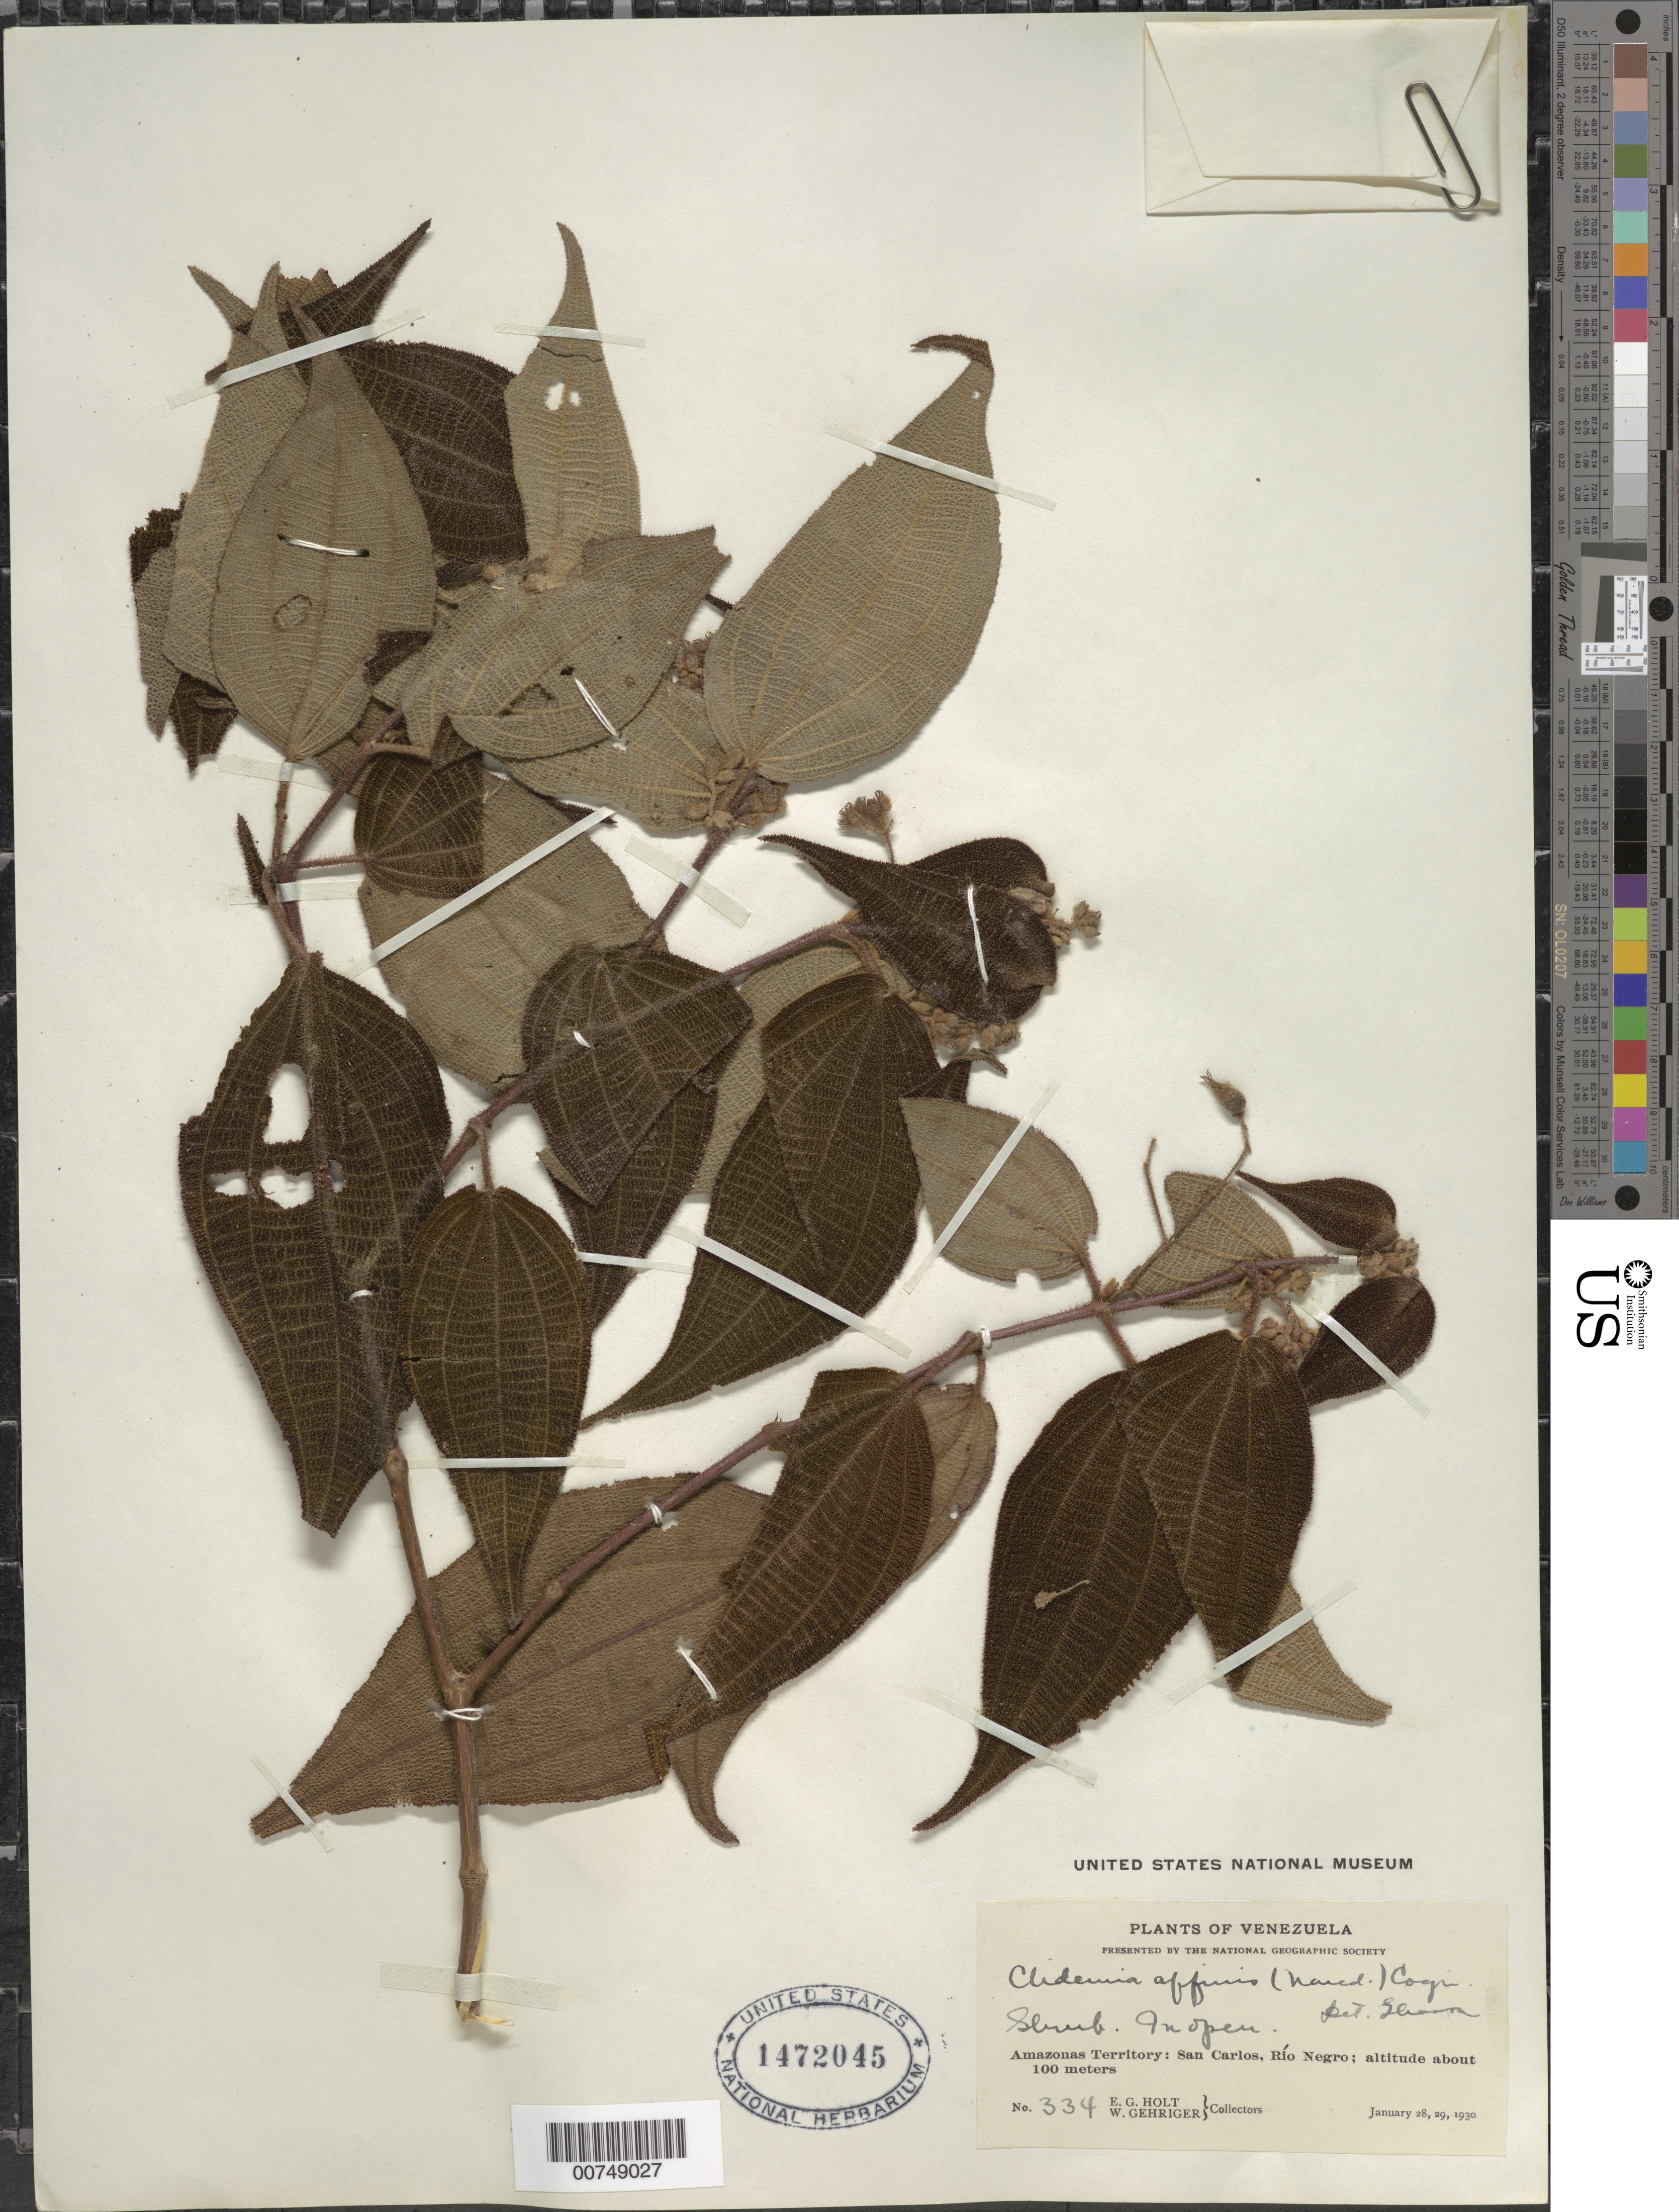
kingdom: Plantae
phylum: Tracheophyta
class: Magnoliopsida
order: Myrtales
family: Melastomataceae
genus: Clidemia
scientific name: Clidemia affinis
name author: (Naudin) Cogn.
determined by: Gleason, H. A.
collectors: E. Holt & W. Gehriger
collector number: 334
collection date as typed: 28-Jan-30 to 29-Jan-30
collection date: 1930-01-28/1930-01-29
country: Venezuela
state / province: Amazonas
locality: San Carlos de Río Negro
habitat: In open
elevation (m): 100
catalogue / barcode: US 1472045